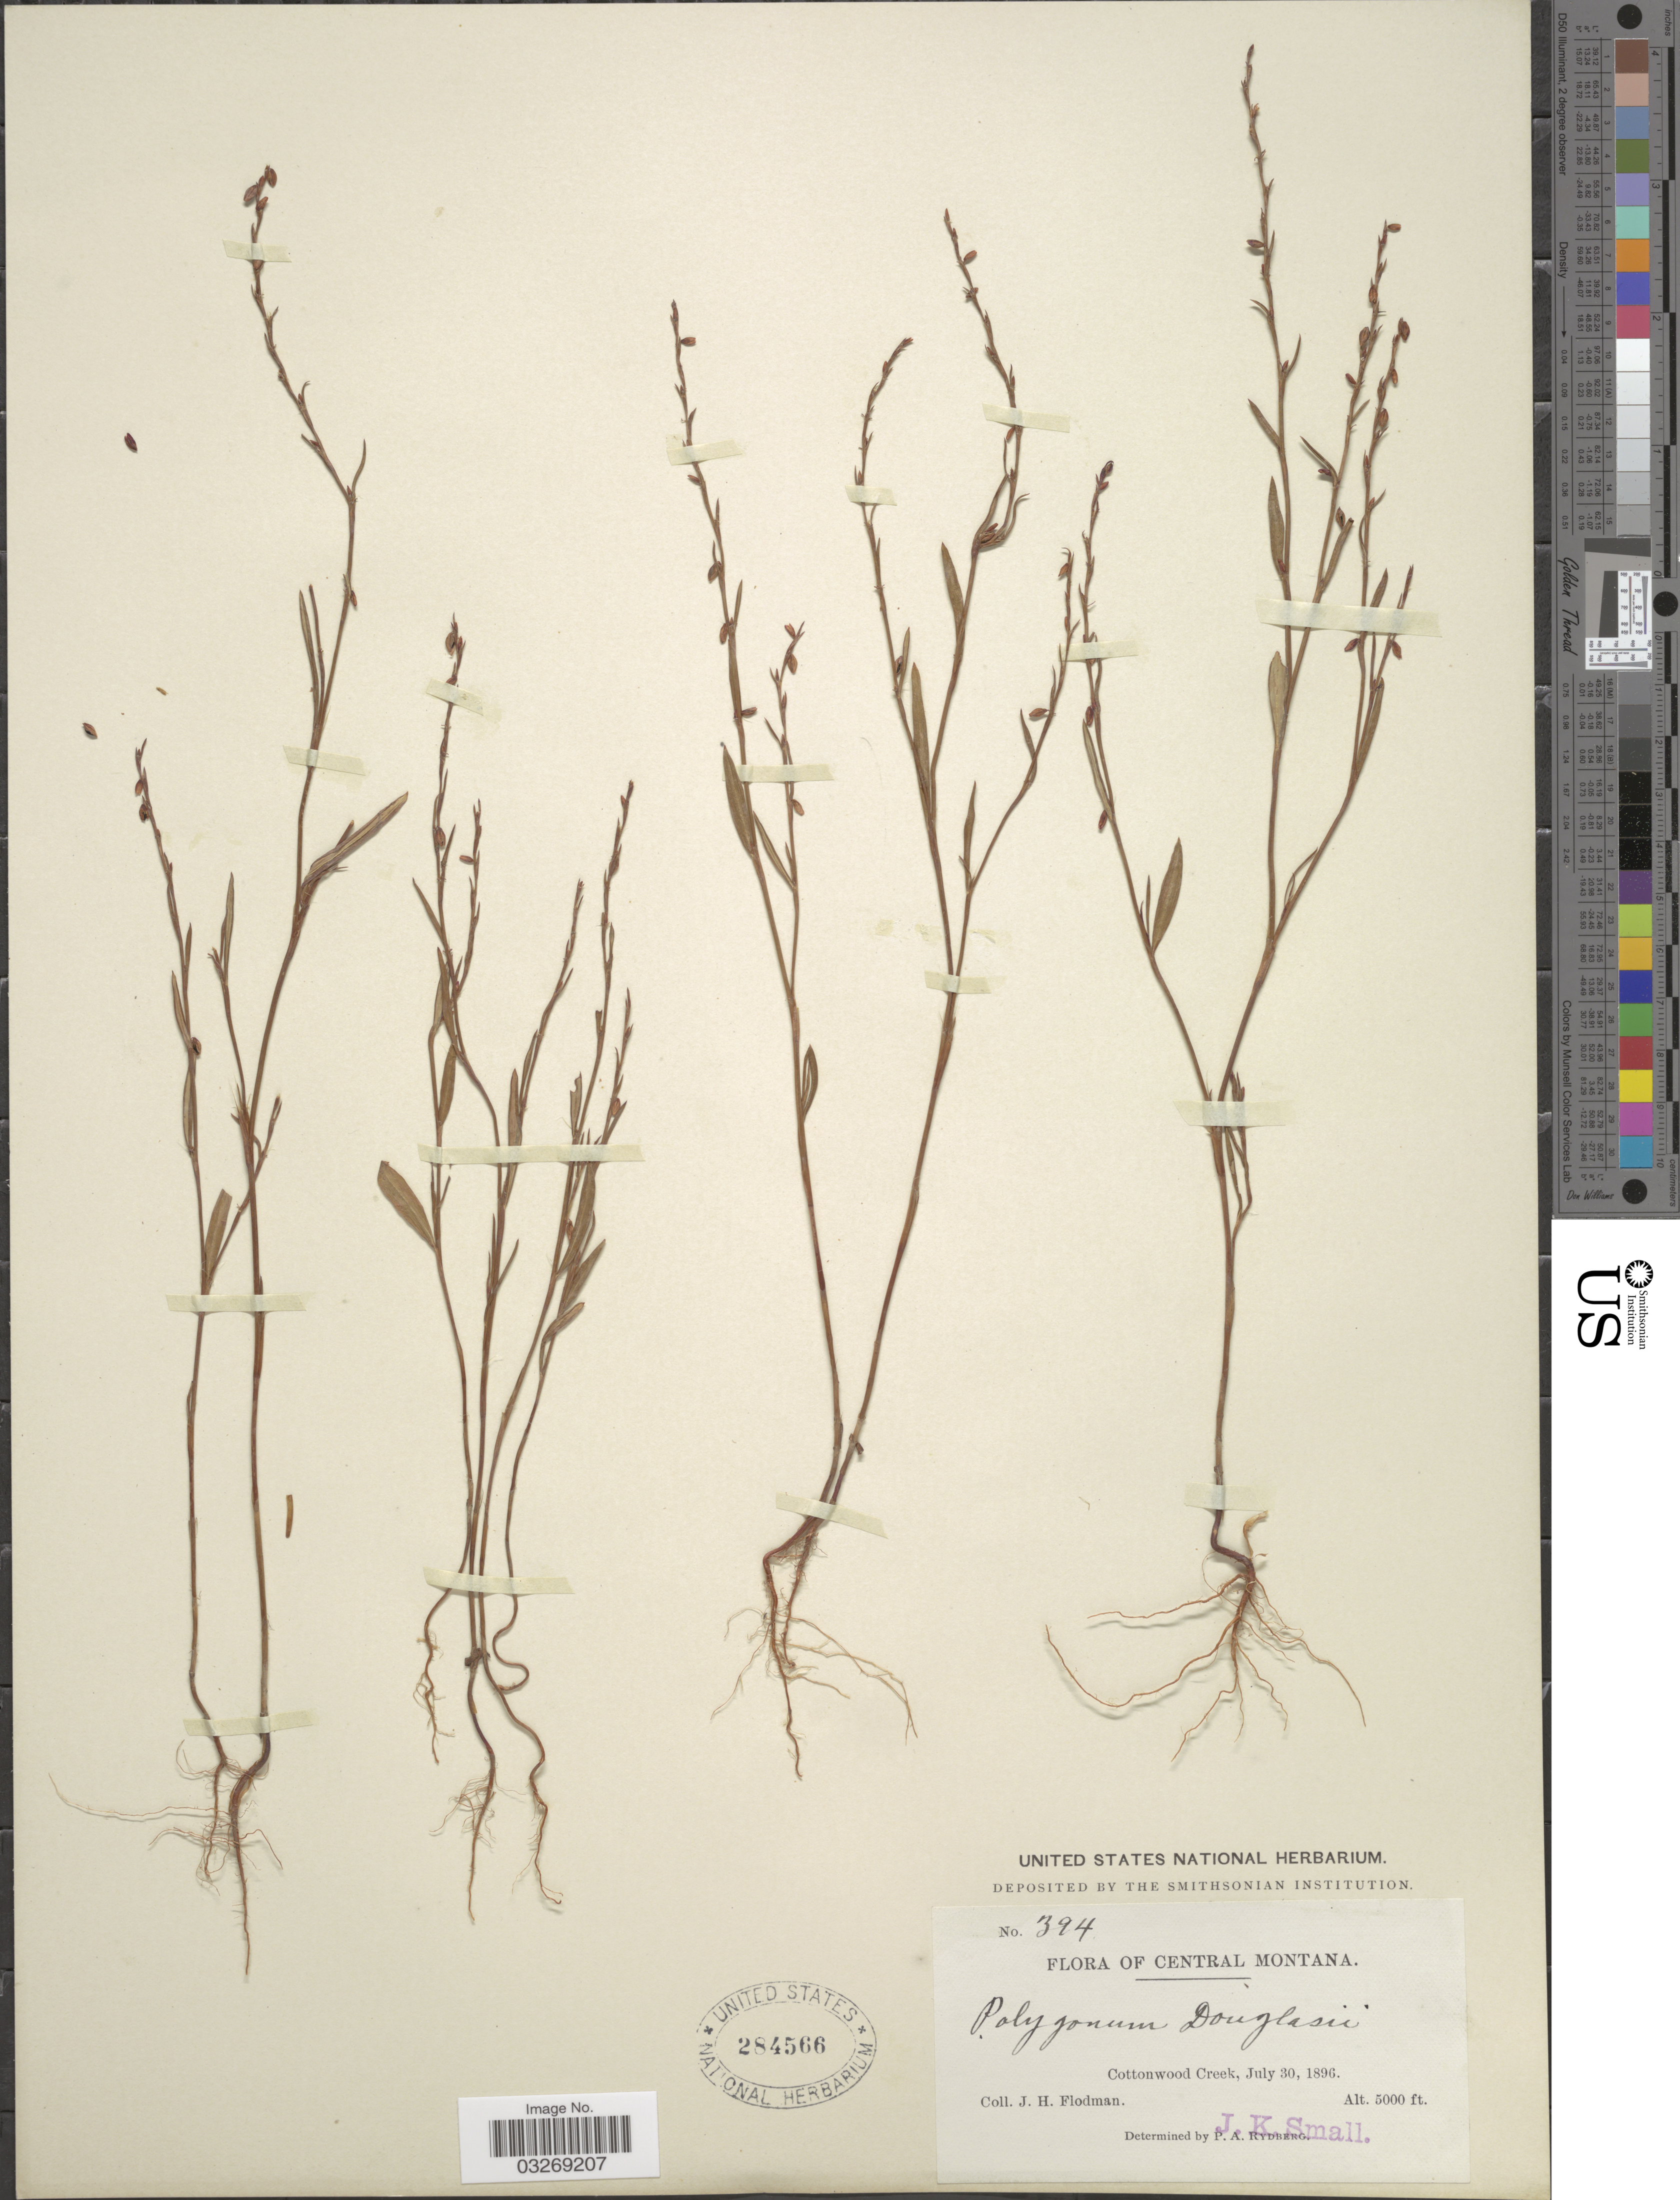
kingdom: Plantae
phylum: Tracheophyta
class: Magnoliopsida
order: Caryophyllales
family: Polygonaceae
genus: Polygonum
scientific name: Polygonum douglasii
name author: Greene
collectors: J. Flodman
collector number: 394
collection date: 1896-07-30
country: United States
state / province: Montana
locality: Central Montana. Cottonwood Creek.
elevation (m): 1524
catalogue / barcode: US 284566